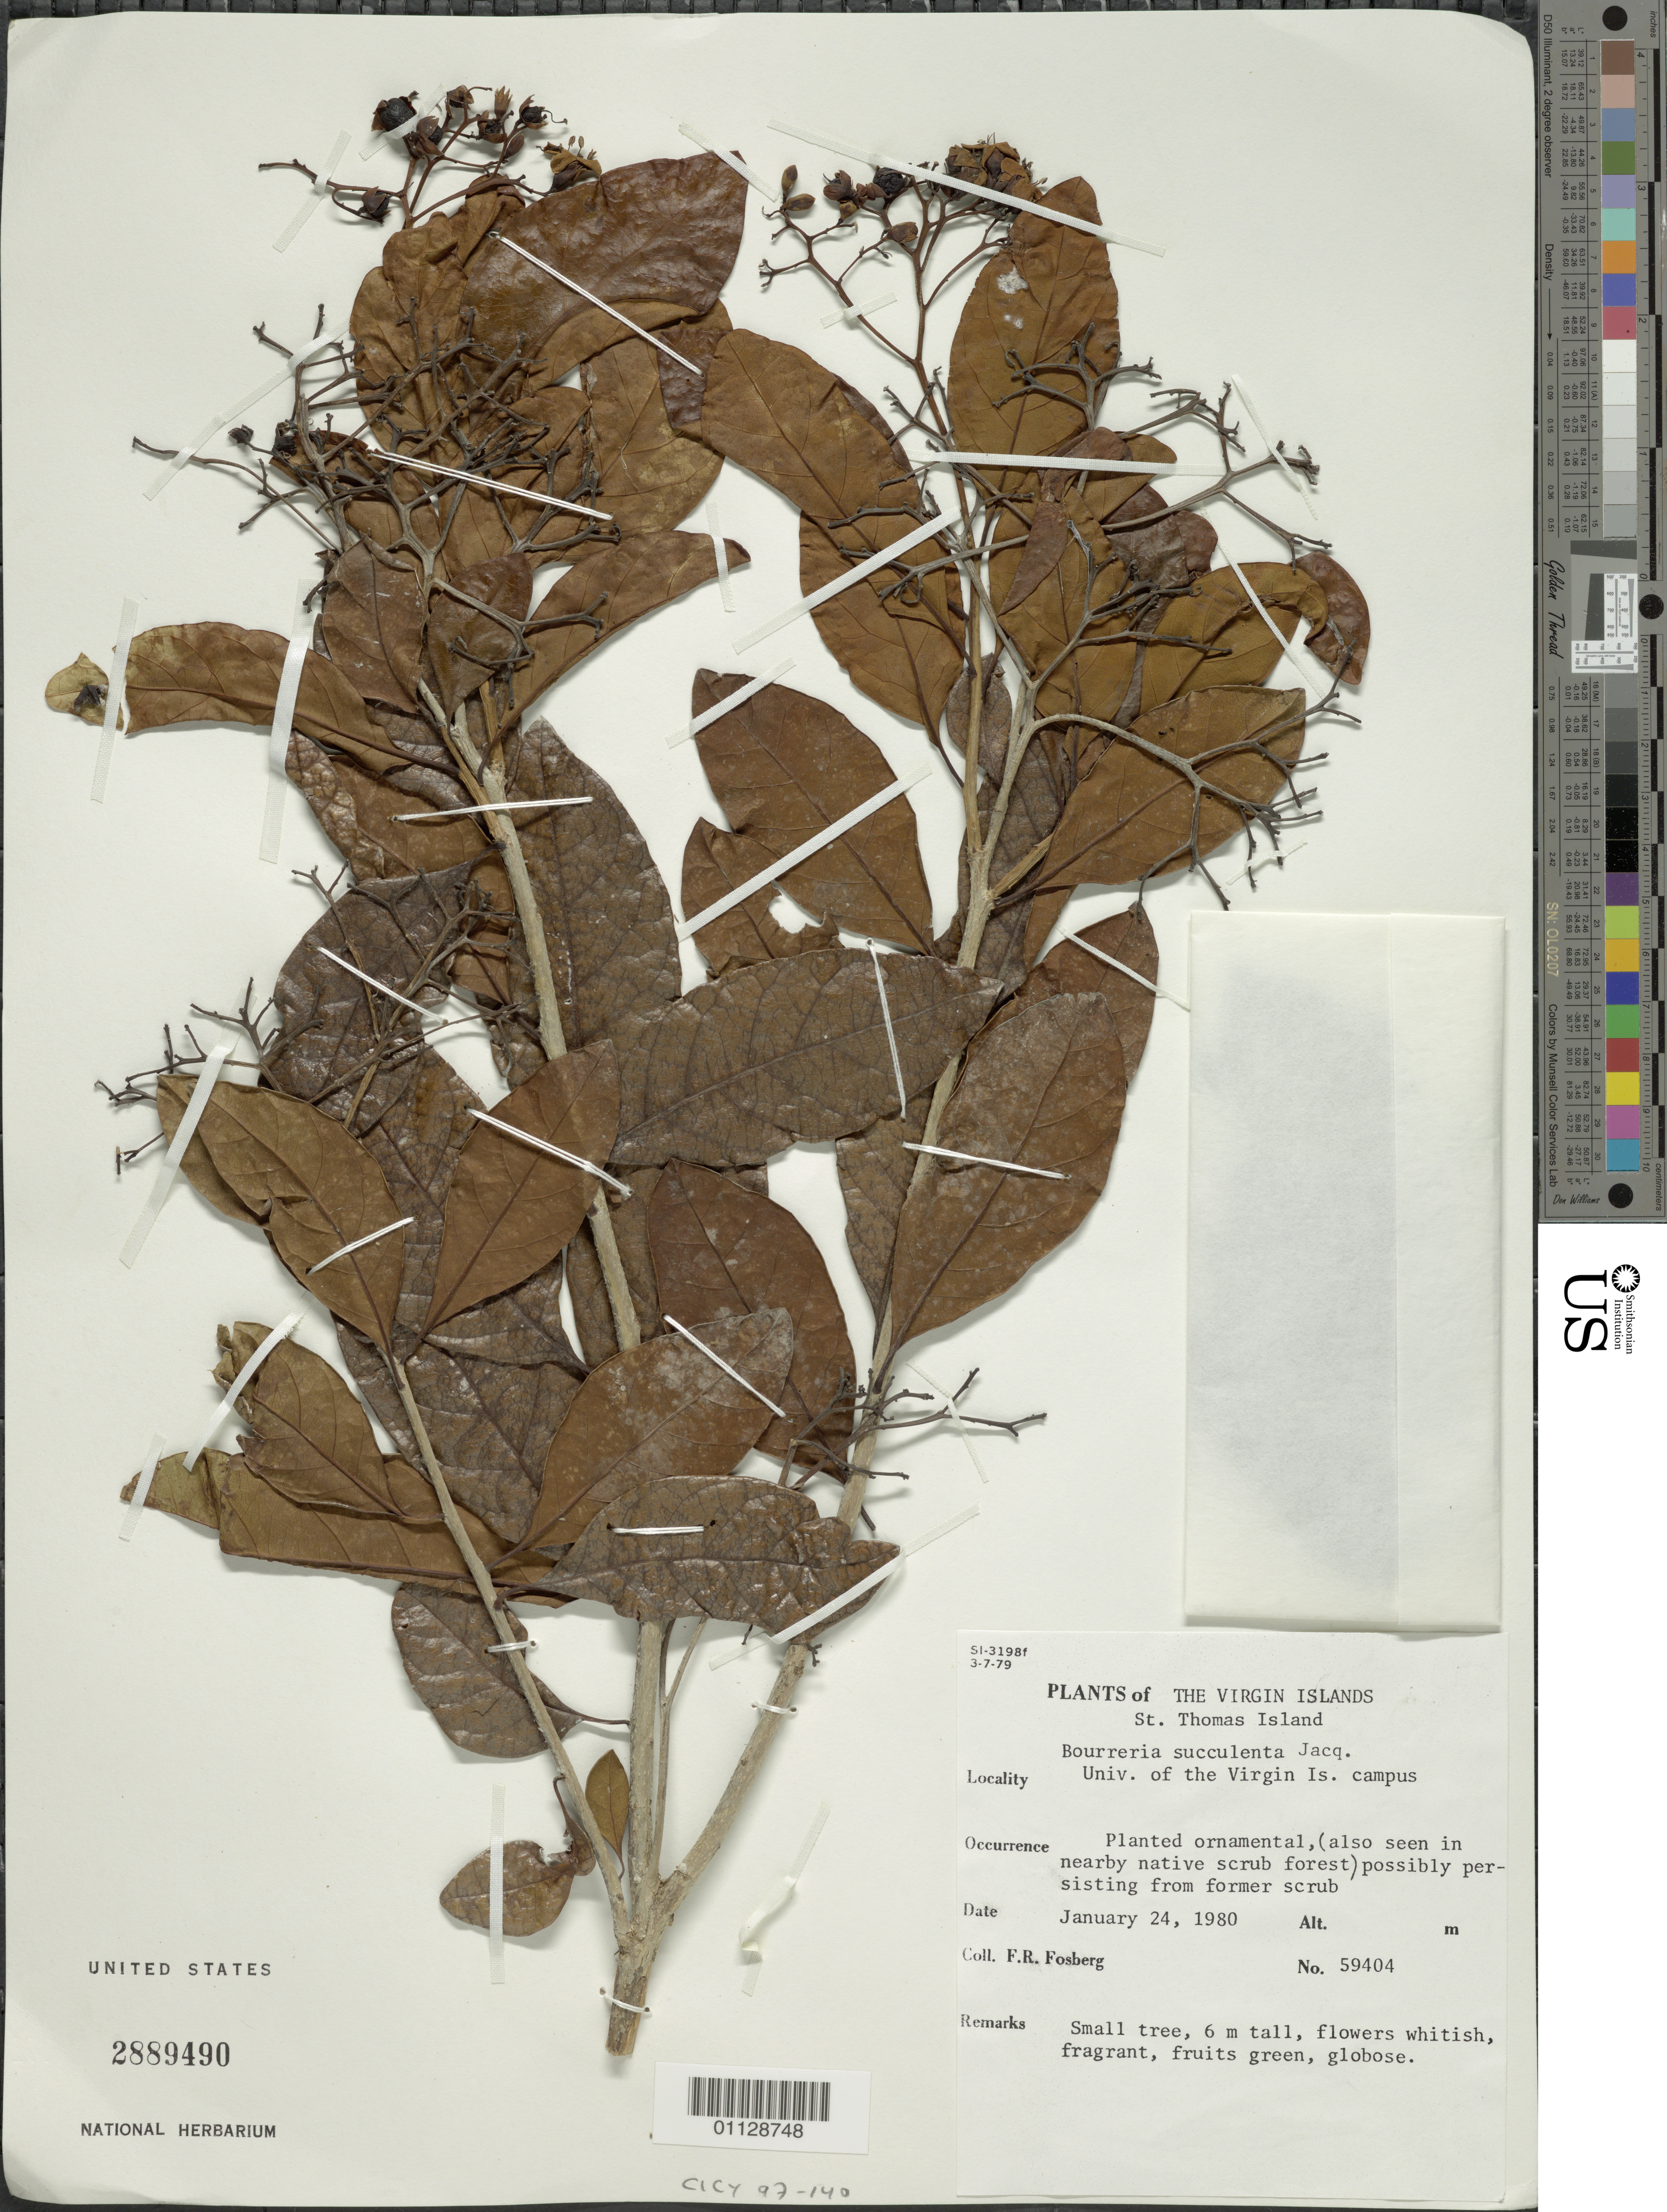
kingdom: Plantae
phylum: Tracheophyta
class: Magnoliopsida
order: Boraginales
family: Ehretiaceae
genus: Bourreria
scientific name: Bourreria succulenta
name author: Jacq.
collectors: F. R. Fosberg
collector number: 59404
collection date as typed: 24 Jan 1980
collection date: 1980-01-24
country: U.S. Virgin Islands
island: St. Thomas I.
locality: University of the Virgin Is. campus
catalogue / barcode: US 2889490